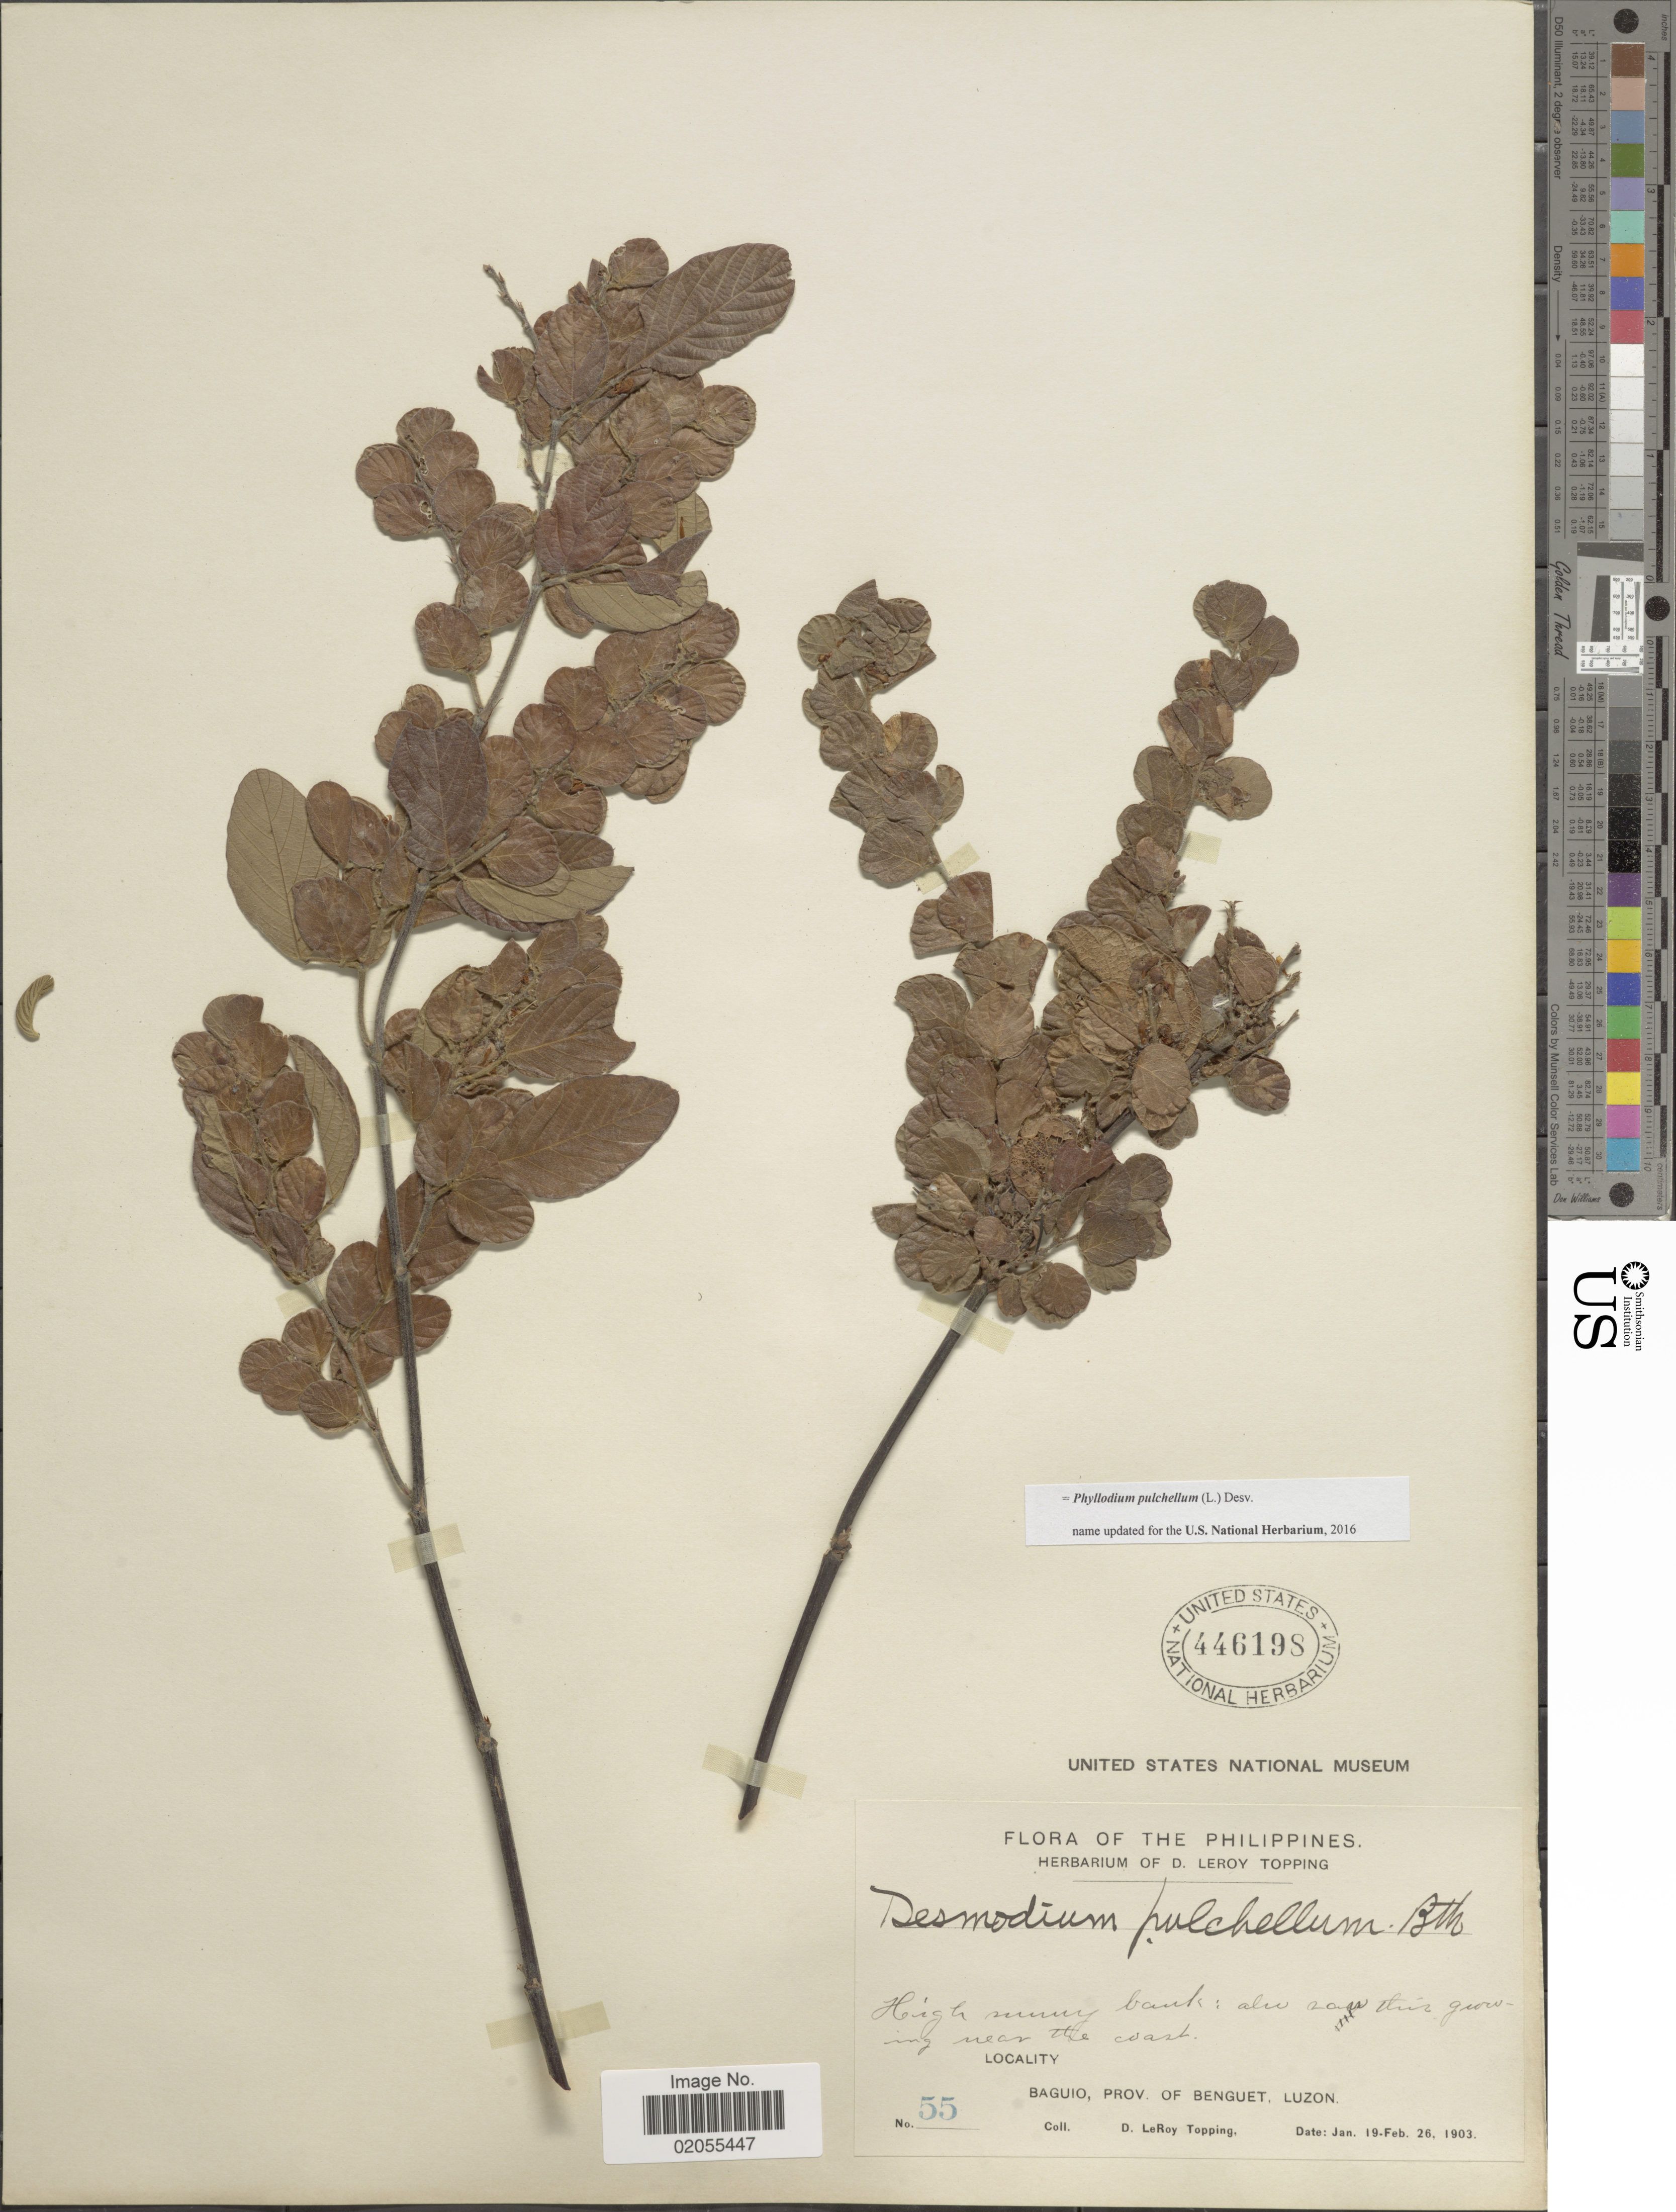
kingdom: Plantae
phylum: Tracheophyta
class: Magnoliopsida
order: Fabales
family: Fabaceae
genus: Phyllodium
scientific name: Phyllodium pulchellum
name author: (L.) Desv.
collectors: D. L. Topping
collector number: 55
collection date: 1903-01-19/1903-02-26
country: Philippines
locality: Baguio, Prov. of Benguet, Luzon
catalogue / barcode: US 446198